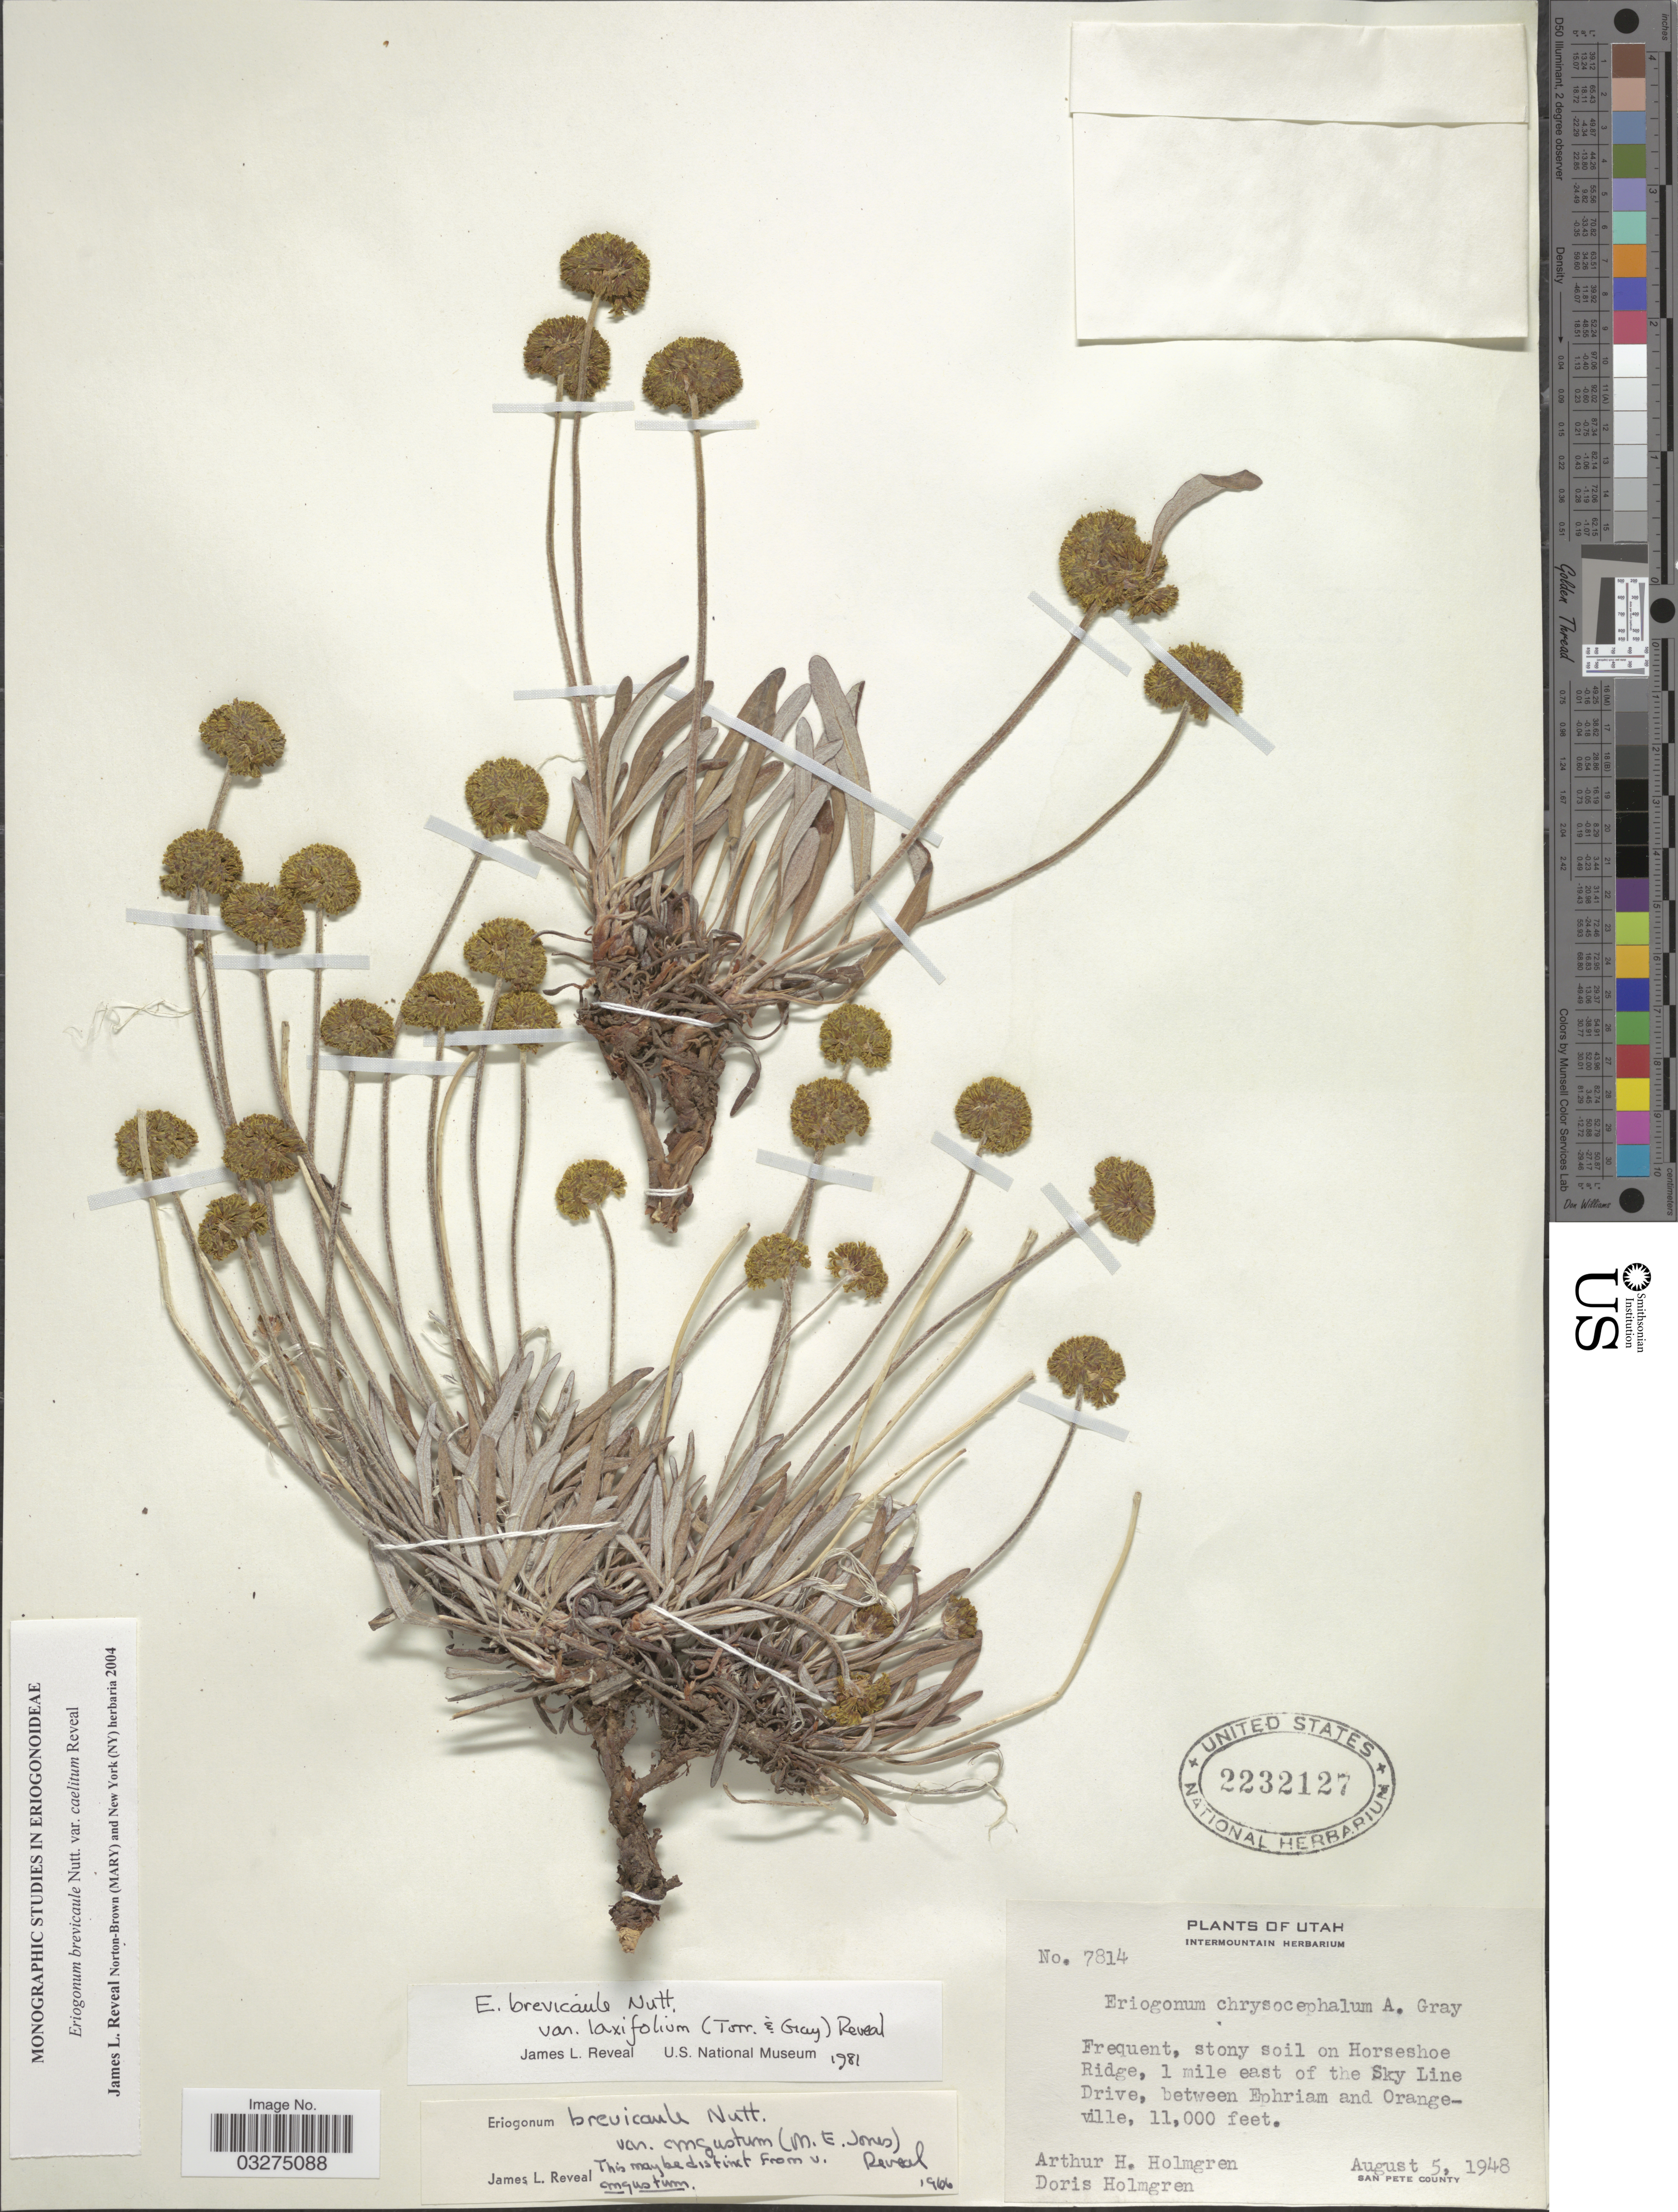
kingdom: Plantae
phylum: Tracheophyta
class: Magnoliopsida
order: Caryophyllales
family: Polygonaceae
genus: Eriogonum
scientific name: Eriogonum brevicaule var. laxifolium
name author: (Torr. & A. Gray) Reveal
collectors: A. H. Holmgren & D. E. Holmgren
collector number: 7814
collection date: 1948-08-05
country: United States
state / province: Utah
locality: Horseshoe Ridge, 1 mile east of the Sky Line Drive, between Ephriam and Orangeville. San Pete County.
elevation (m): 3353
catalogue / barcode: US 2232127